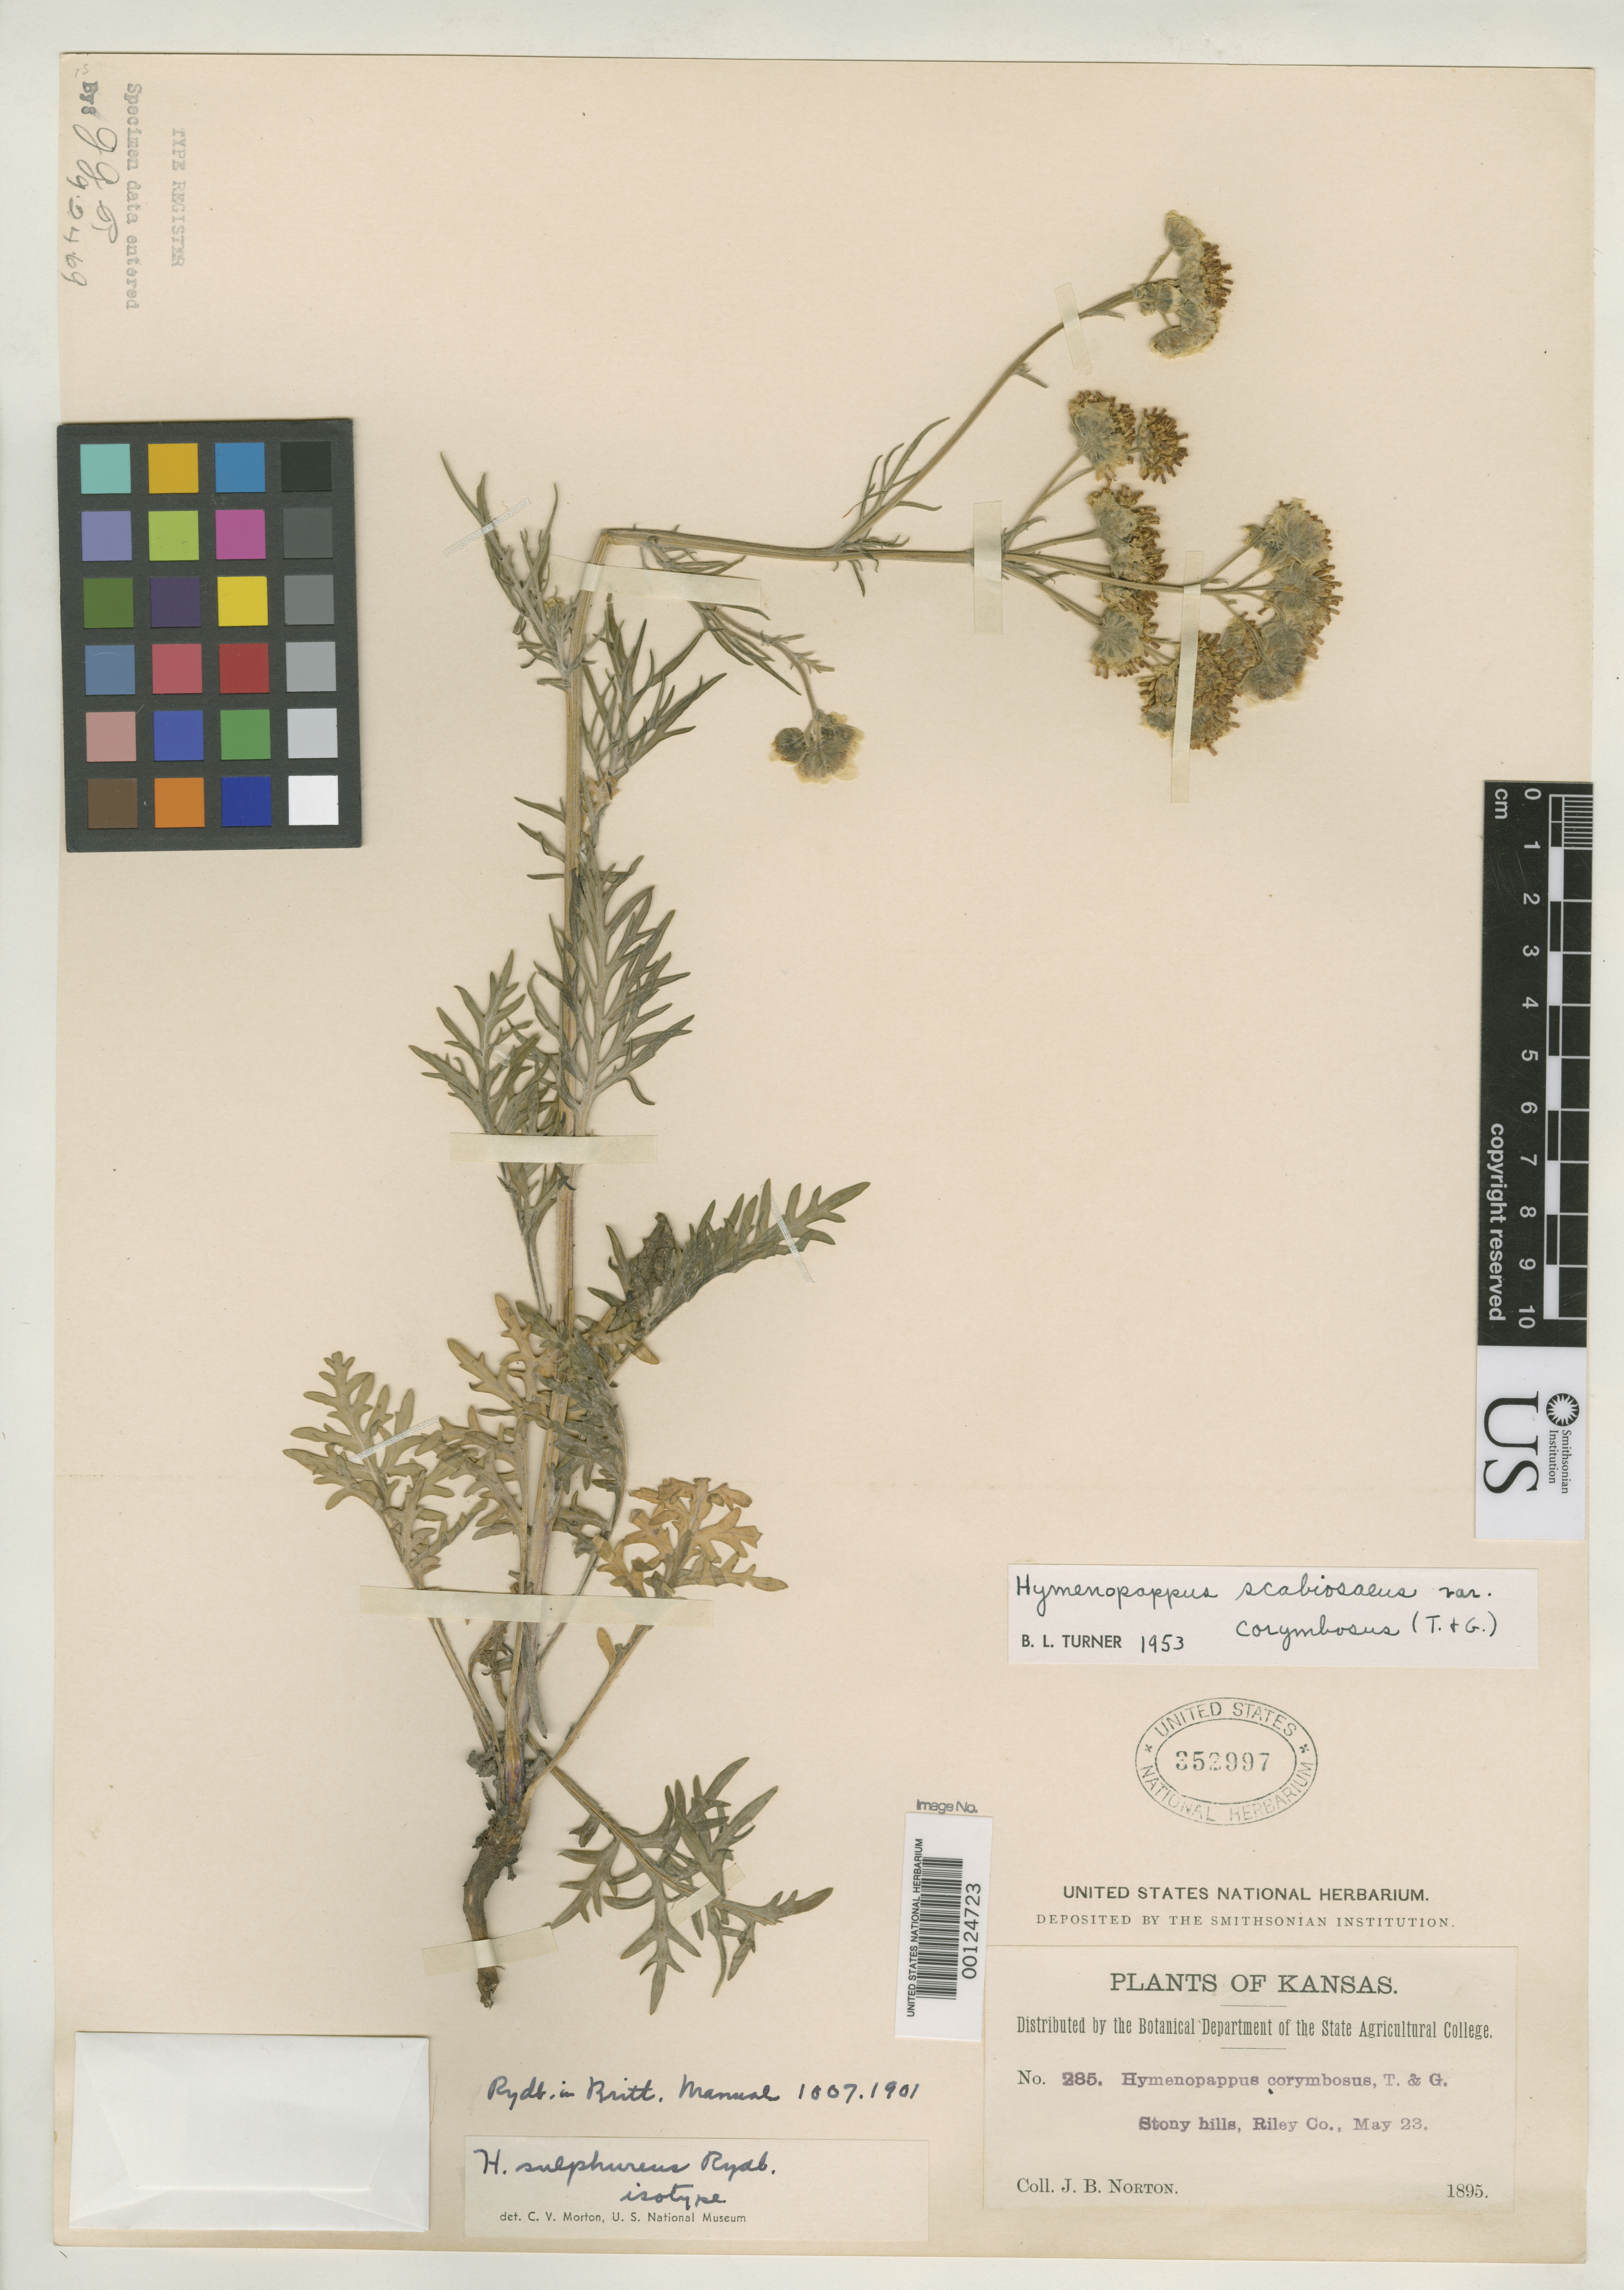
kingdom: Plantae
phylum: Tracheophyta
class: Magnoliopsida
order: Asterales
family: Asteraceae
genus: Hymenopappus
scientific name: Hymenopappus sulphureus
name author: Rydb. in Britton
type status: Isotype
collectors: J. Norton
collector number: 285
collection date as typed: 1895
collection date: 1895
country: United States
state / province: Kansas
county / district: Riley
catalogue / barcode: US 352997